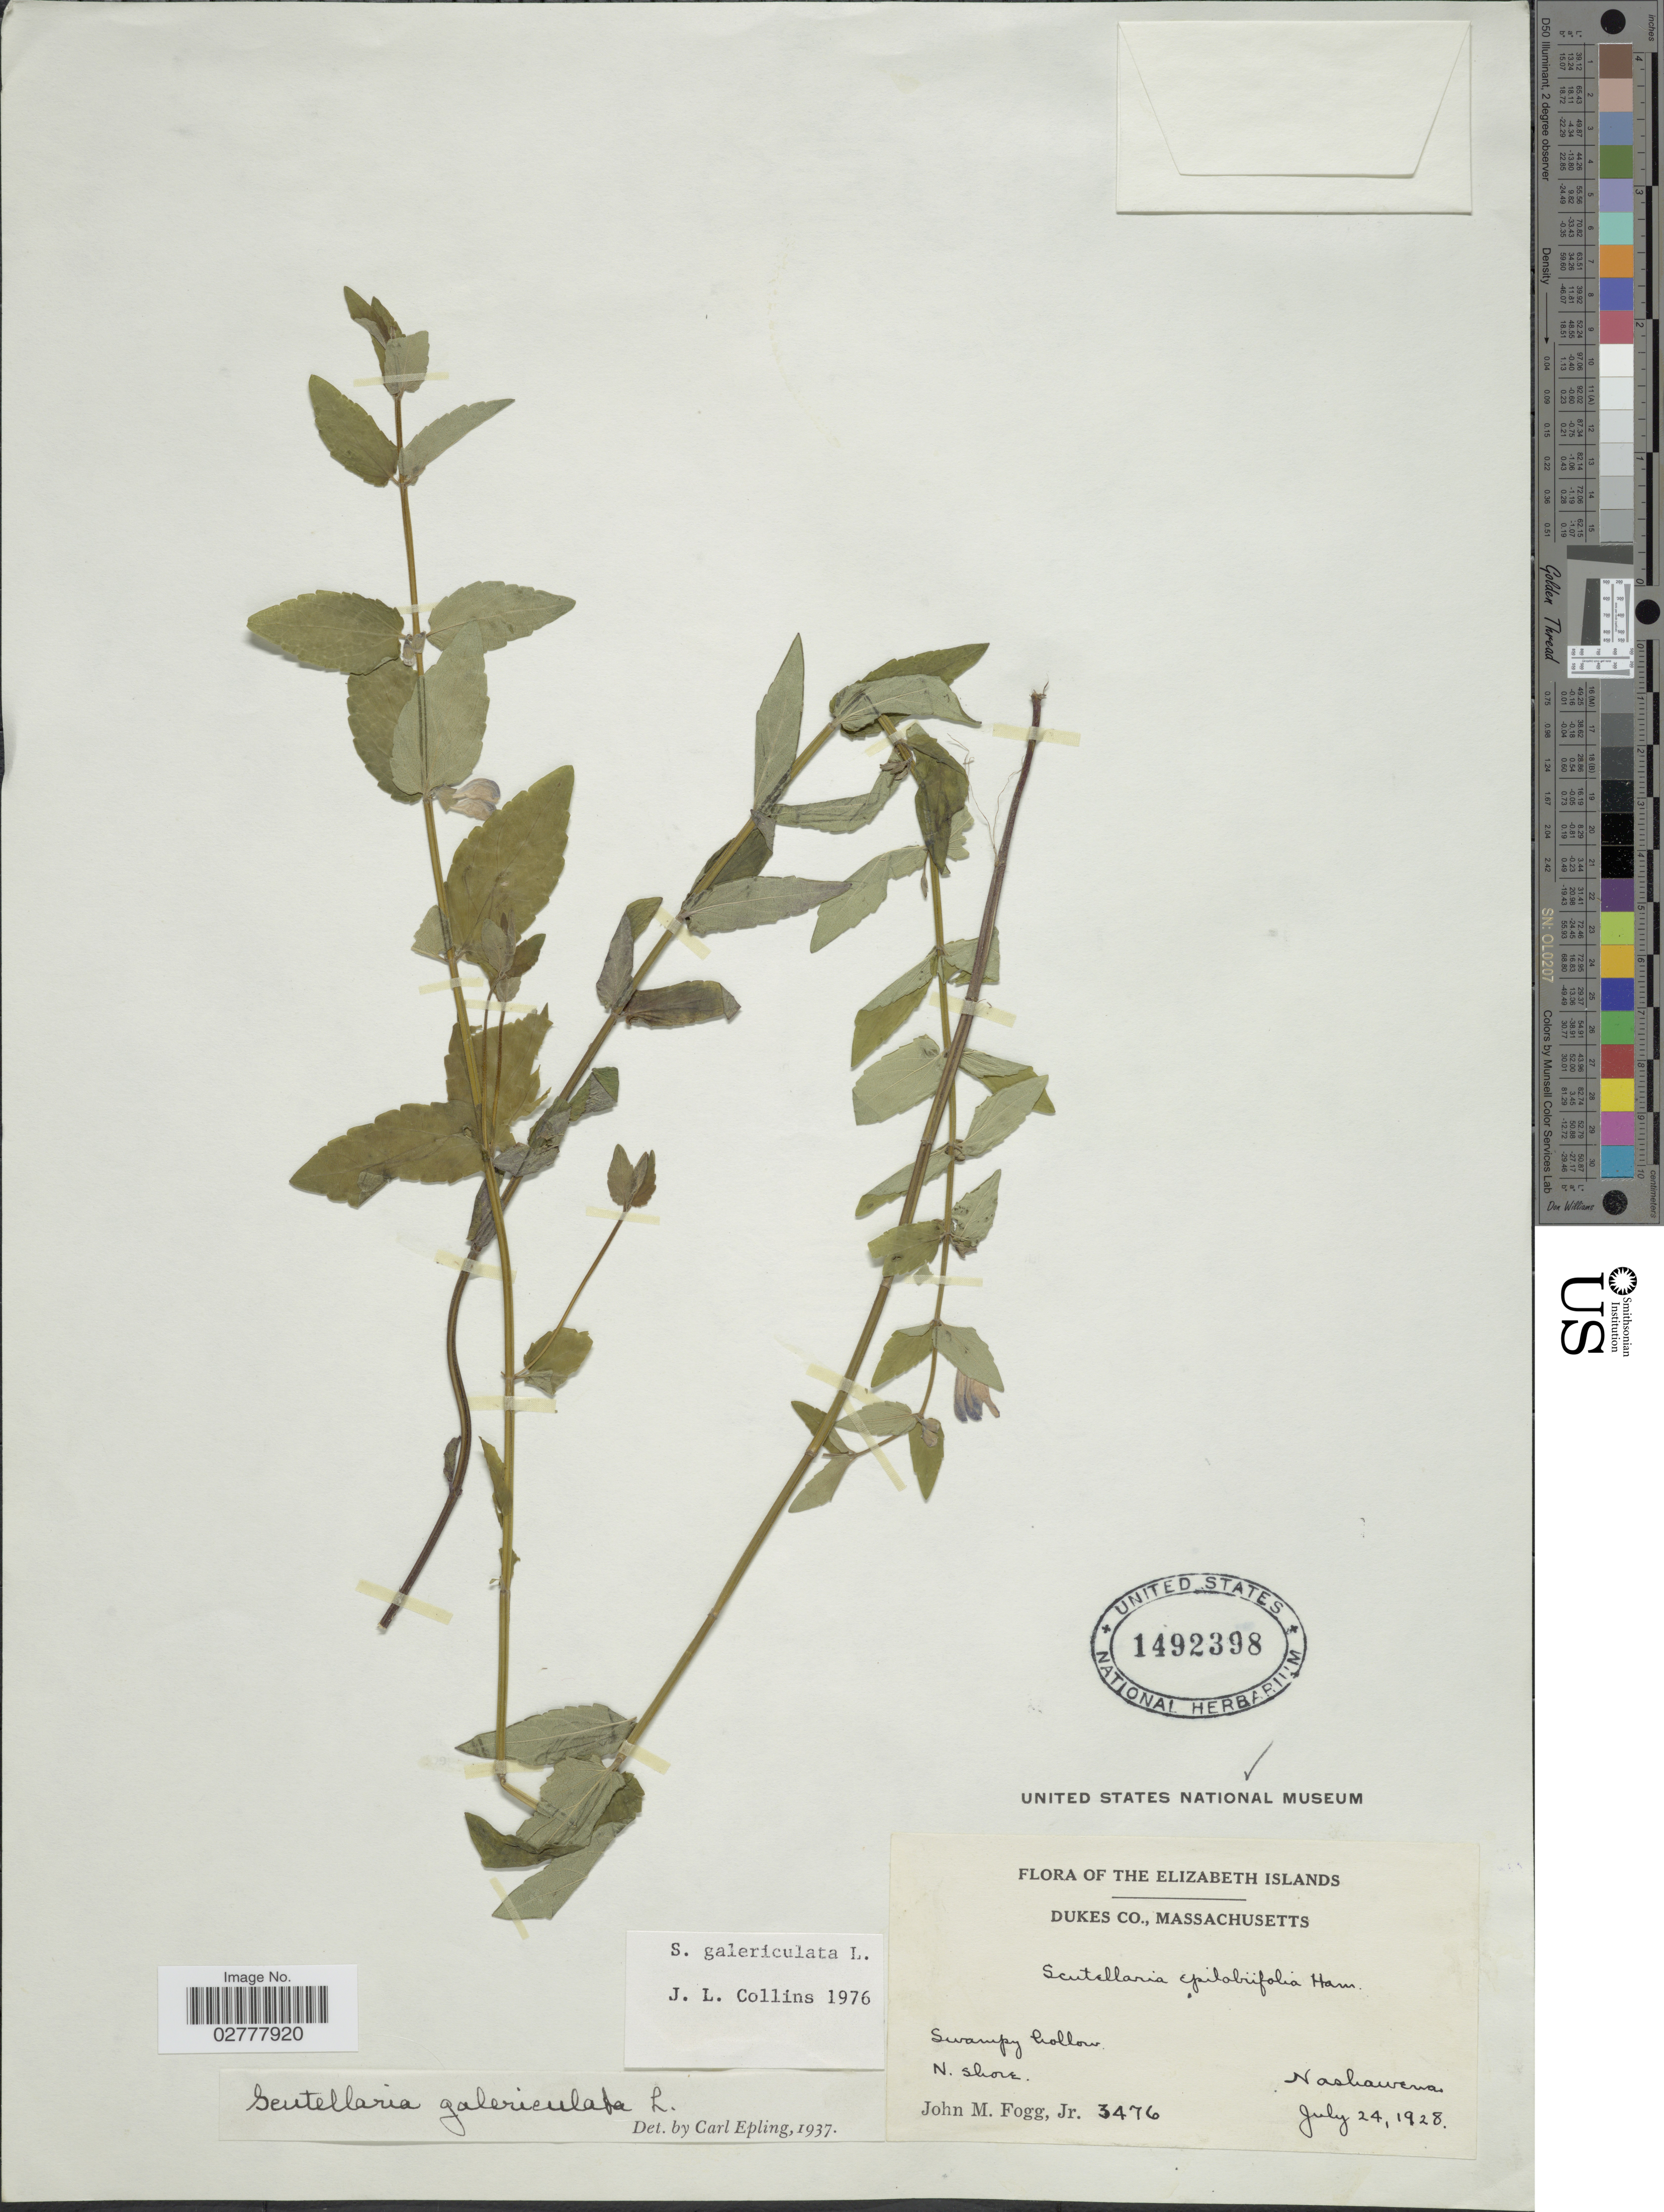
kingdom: Plantae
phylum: Tracheophyta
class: Magnoliopsida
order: Lamiales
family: Lamiaceae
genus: Scutellaria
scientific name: Scutellaria galericulata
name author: L.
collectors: J. Fogg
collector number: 3476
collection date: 1928-07-24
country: United States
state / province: Massachusetts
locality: Elizabeth Islands. Dukes Co. Nashawena. N. shore.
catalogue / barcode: US 1492398